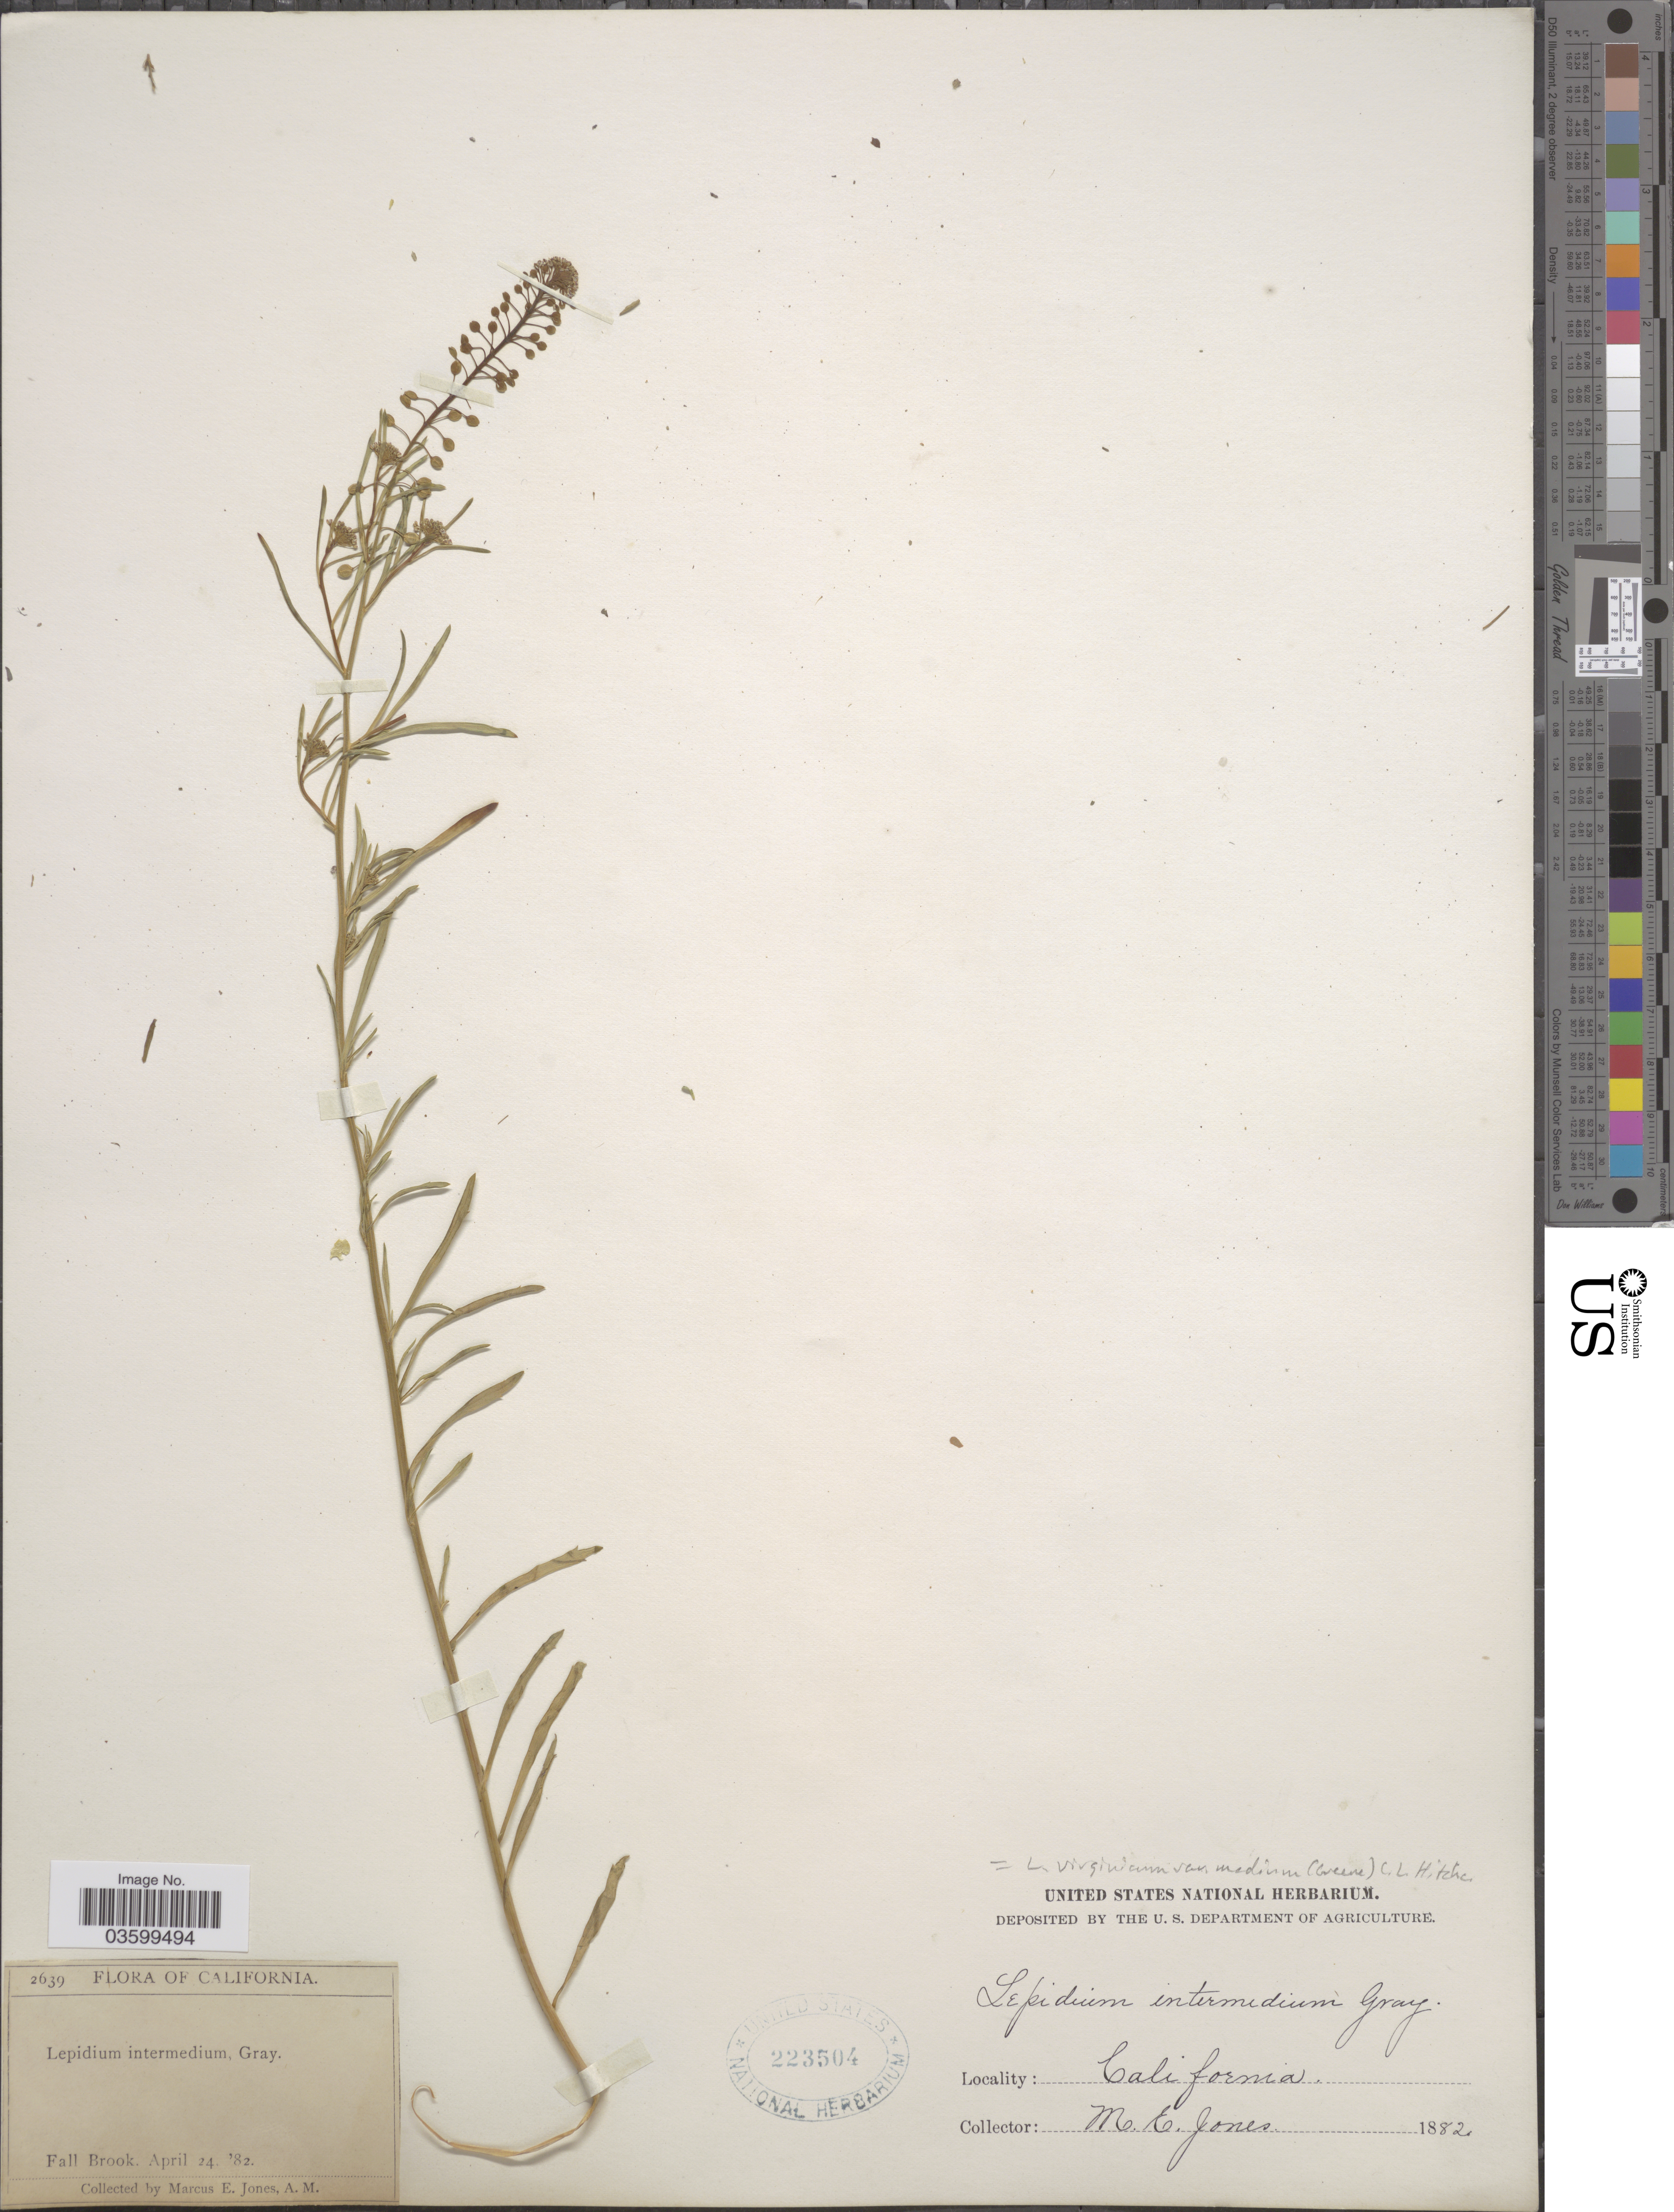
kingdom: Plantae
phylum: Tracheophyta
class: Magnoliopsida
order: Brassicales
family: Brassicaceae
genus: Lepidium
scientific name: Lepidium virginicum var. medium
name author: (Greene) C.L. Hitchc.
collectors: M. E. Jones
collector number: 2639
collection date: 1882-04-24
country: United States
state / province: California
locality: Fall Brook.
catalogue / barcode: US 223504